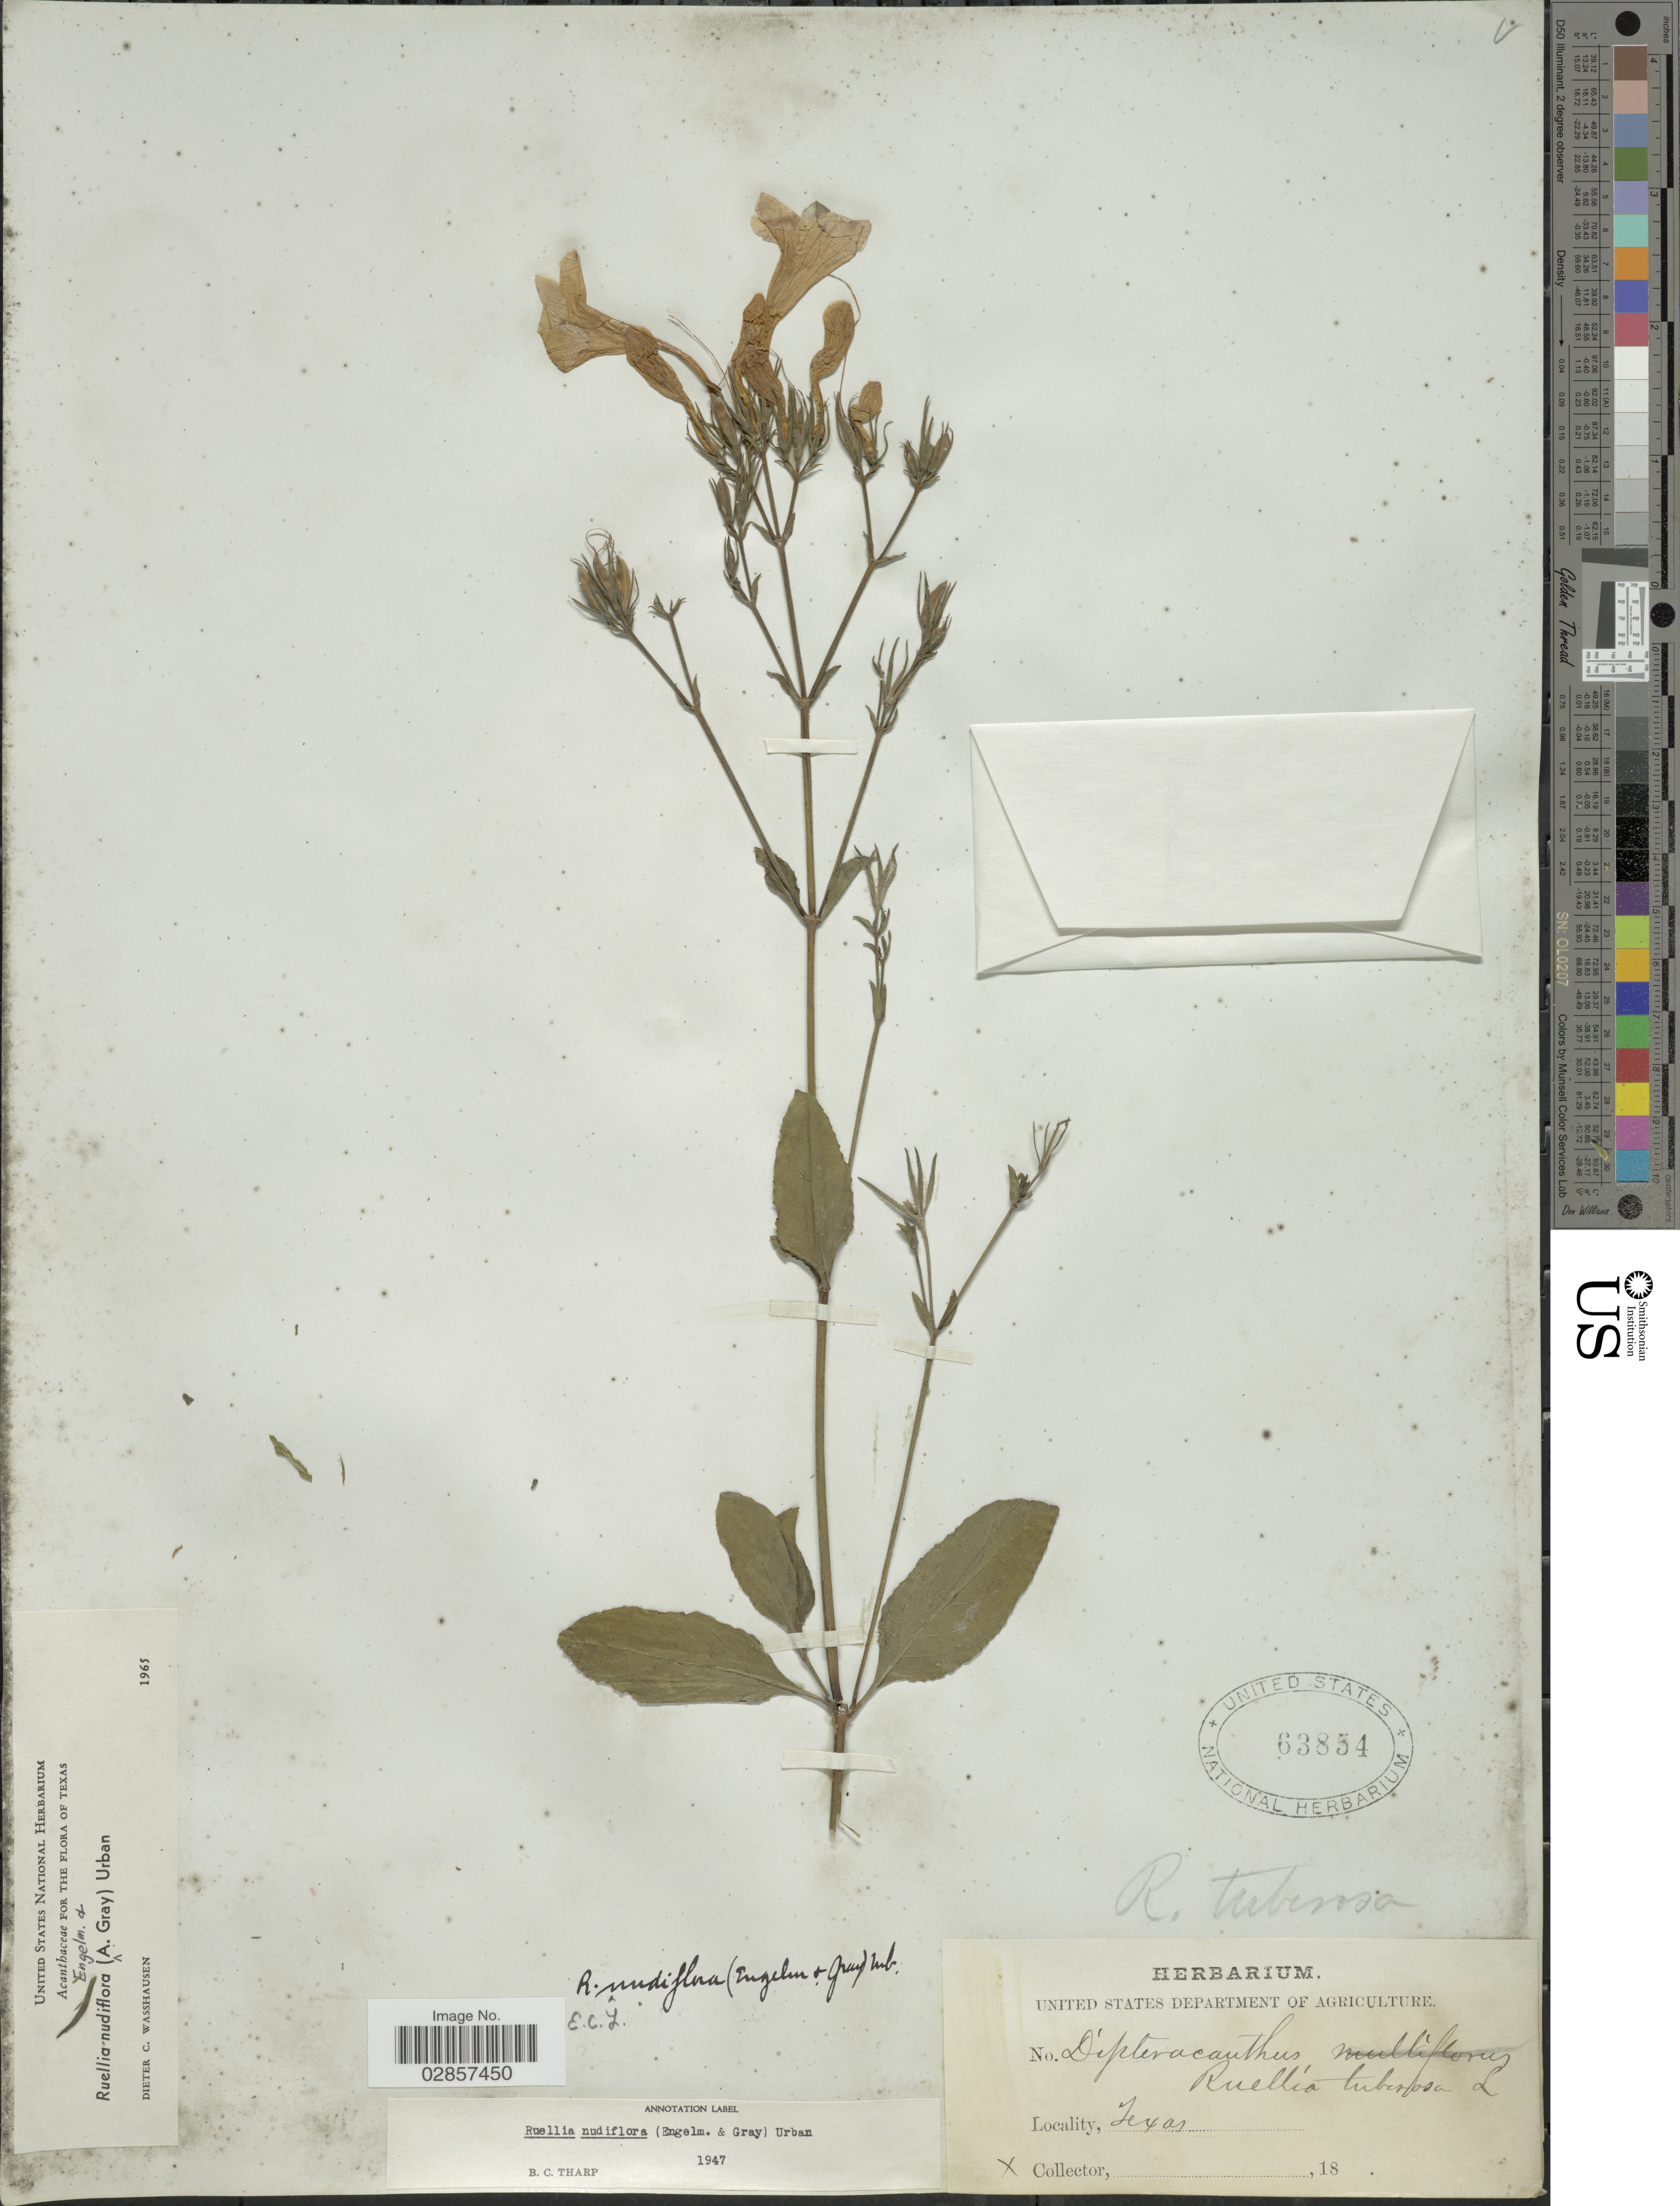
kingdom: Plantae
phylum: Tracheophyta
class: Magnoliopsida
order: Lamiales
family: Acanthaceae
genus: Ruellia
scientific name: Ruellia nudiflora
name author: (Engelm. & A. Gray) Urb.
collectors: ex herb. U. S. Department of Agriculture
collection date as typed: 18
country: United States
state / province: Texas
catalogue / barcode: US 63854